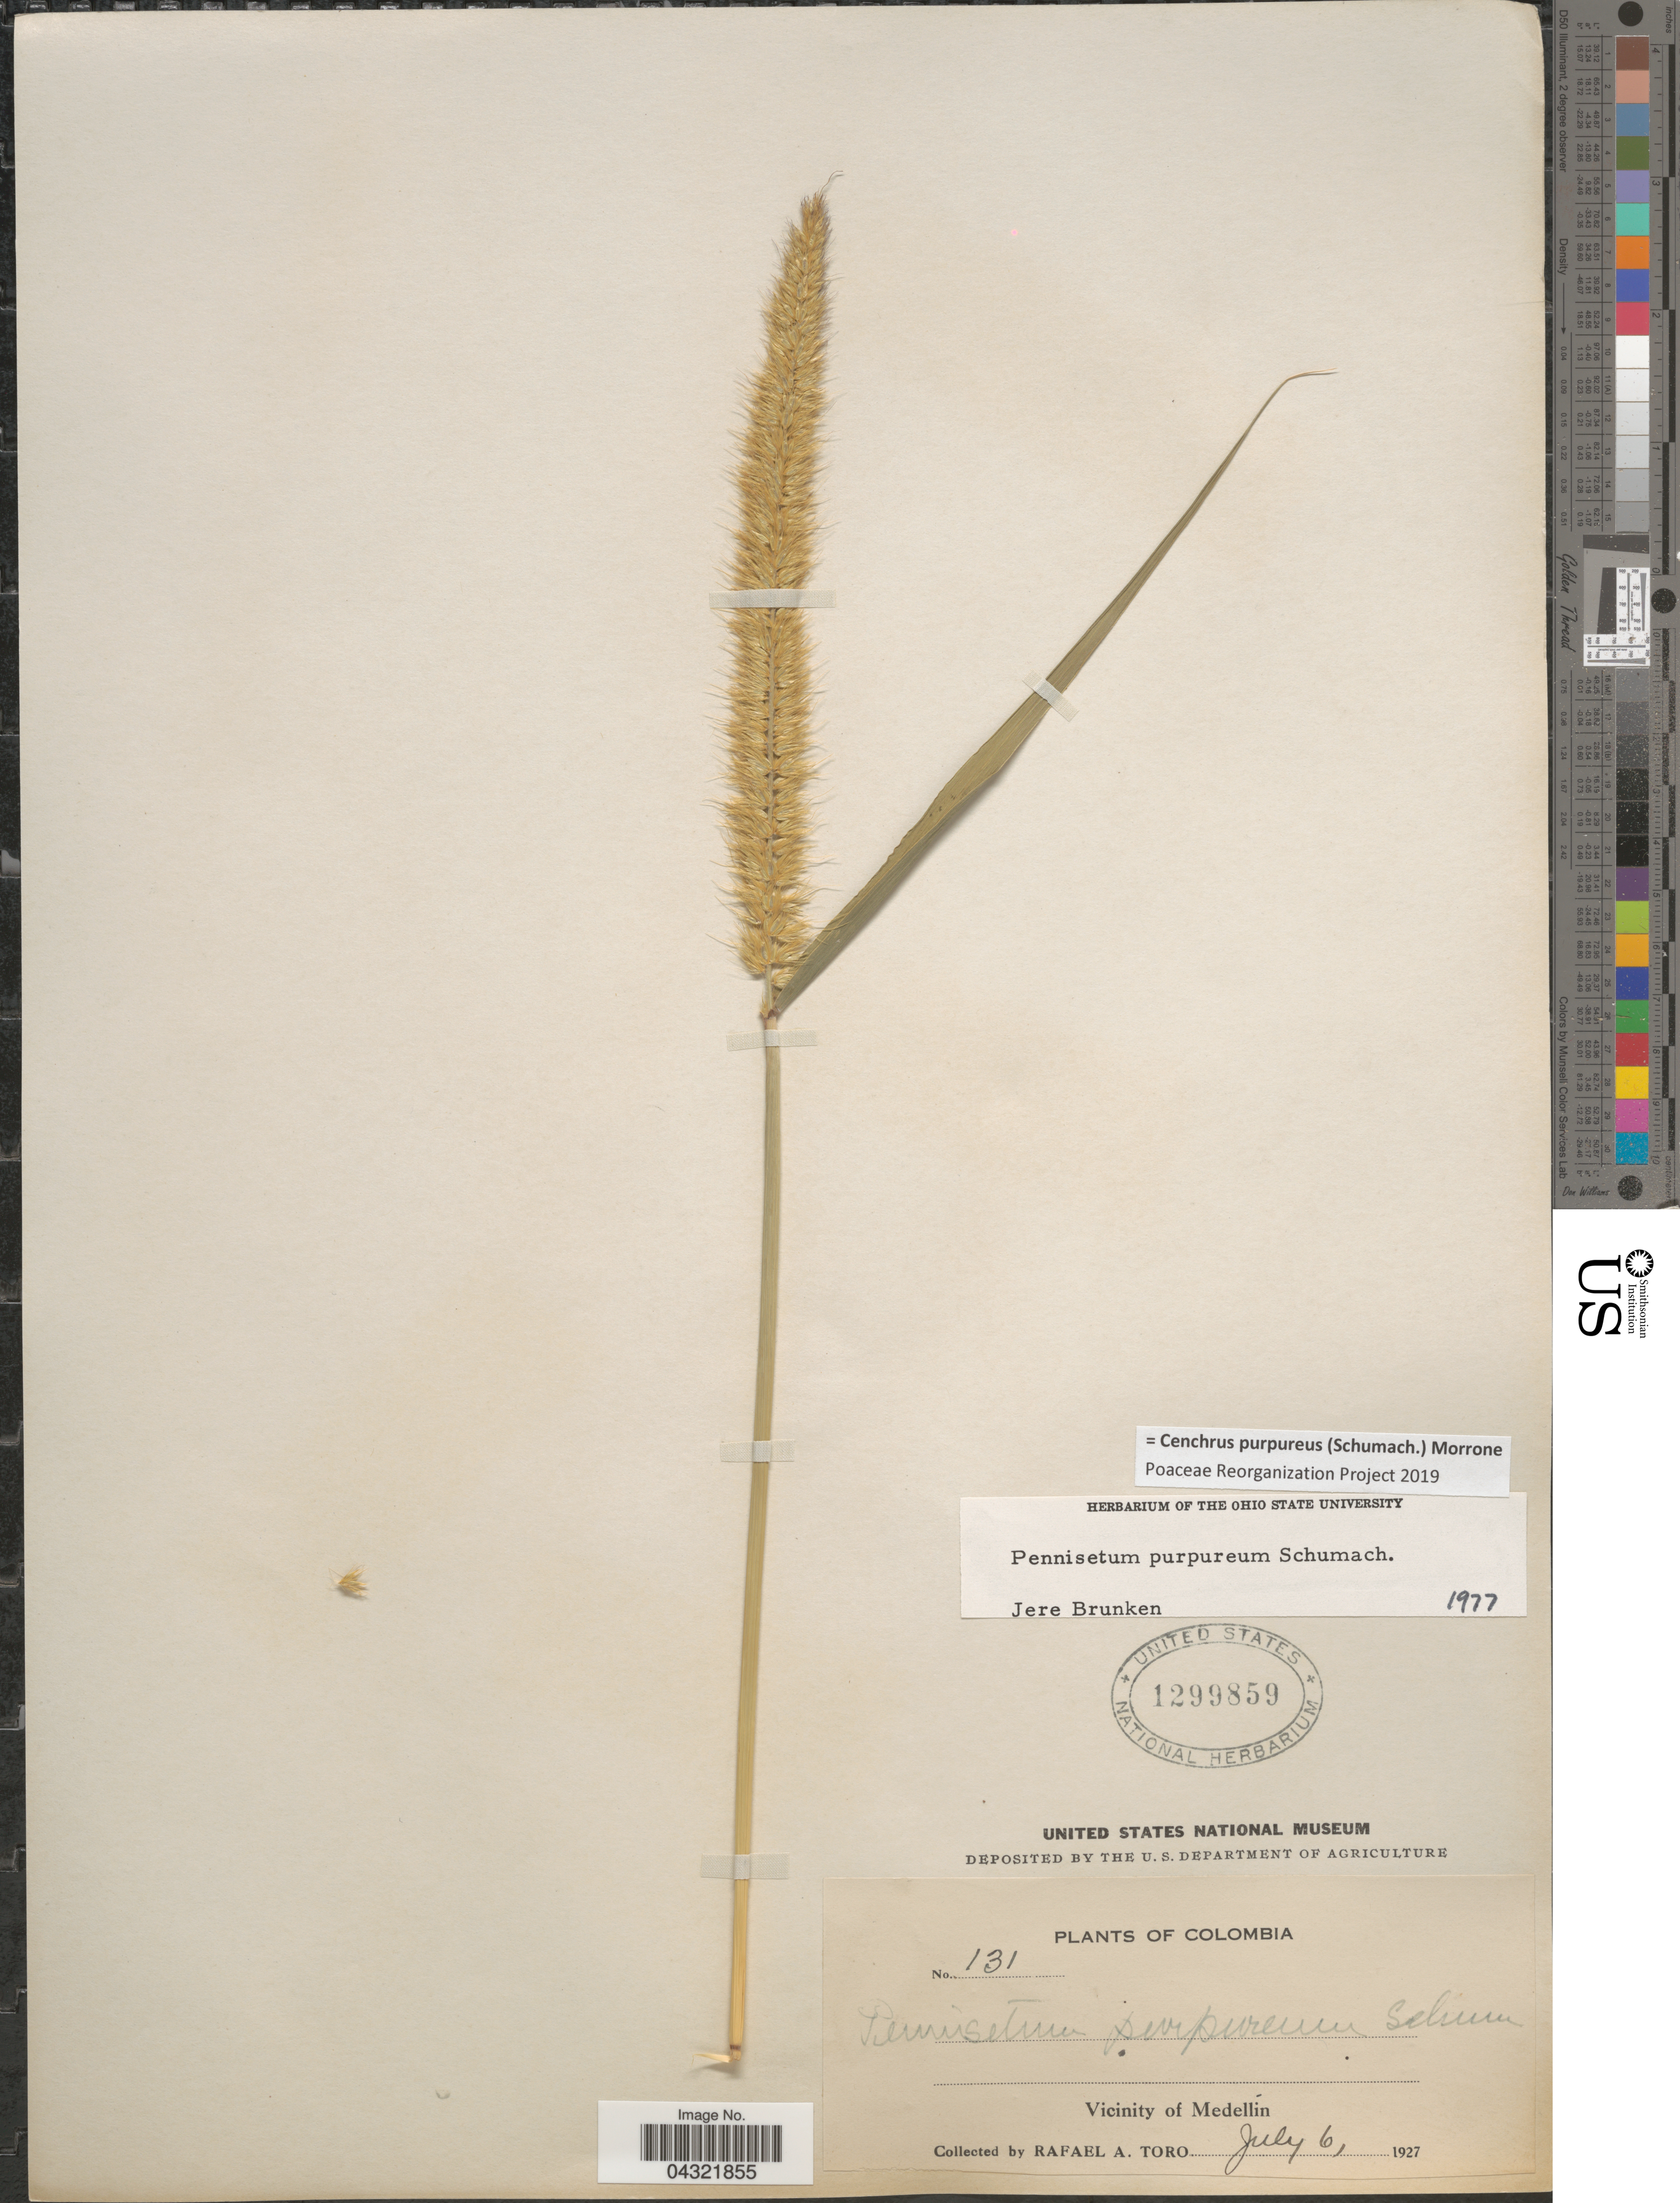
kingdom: Plantae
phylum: Tracheophyta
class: Liliopsida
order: Poales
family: Poaceae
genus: Cenchrus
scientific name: Cenchrus purpureus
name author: (Schumach.) Morrone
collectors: R. A. Toro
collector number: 131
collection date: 1927-07-06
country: Colombia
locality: Vicinity of Medellín.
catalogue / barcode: US 1299859